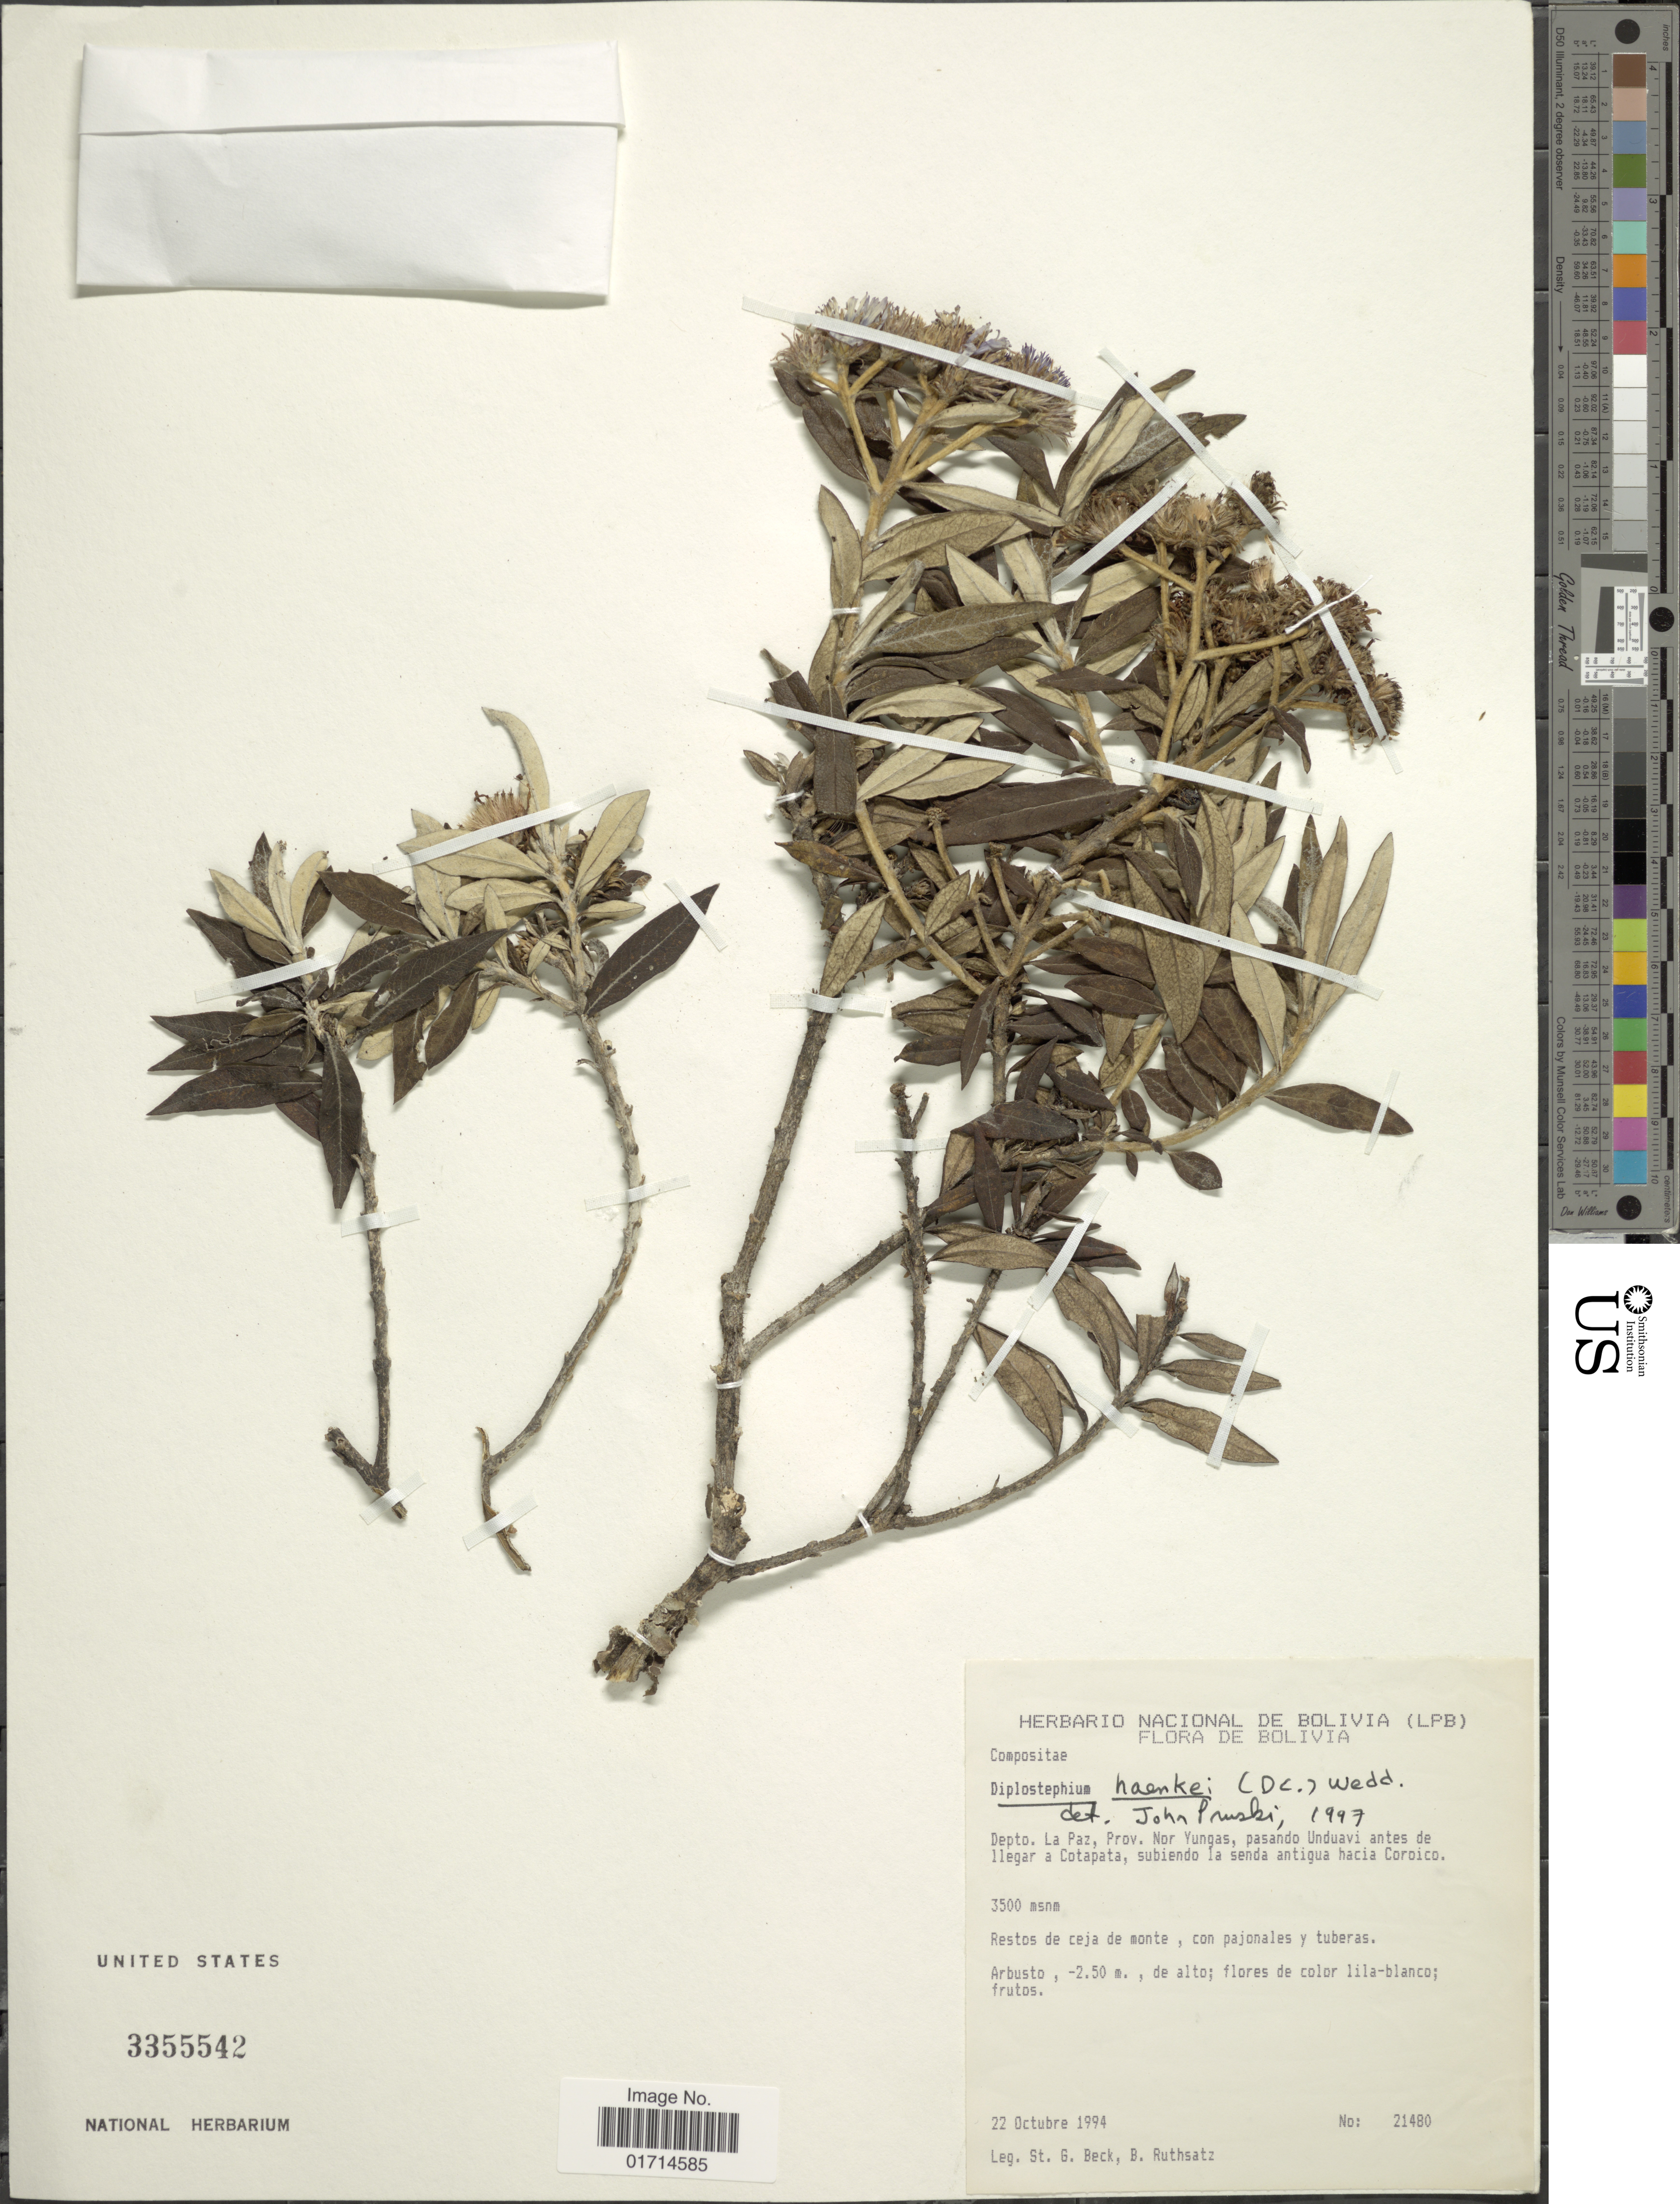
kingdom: Plantae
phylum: Tracheophyta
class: Magnoliopsida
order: Asterales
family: Asteraceae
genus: Diplostephium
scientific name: Diplostephium haenkei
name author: (DC.) Wedd.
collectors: S. G. Beck & B. Ruthsatz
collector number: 21480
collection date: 1994-10-22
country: Bolivia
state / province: La Paz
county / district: Nor Yungas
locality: Prov. Nor Yungas, pasando Unduavi antes de llegar a Cotapata, subiendo la senda antigua hacia Coroico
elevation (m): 3500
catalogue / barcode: US 3355542